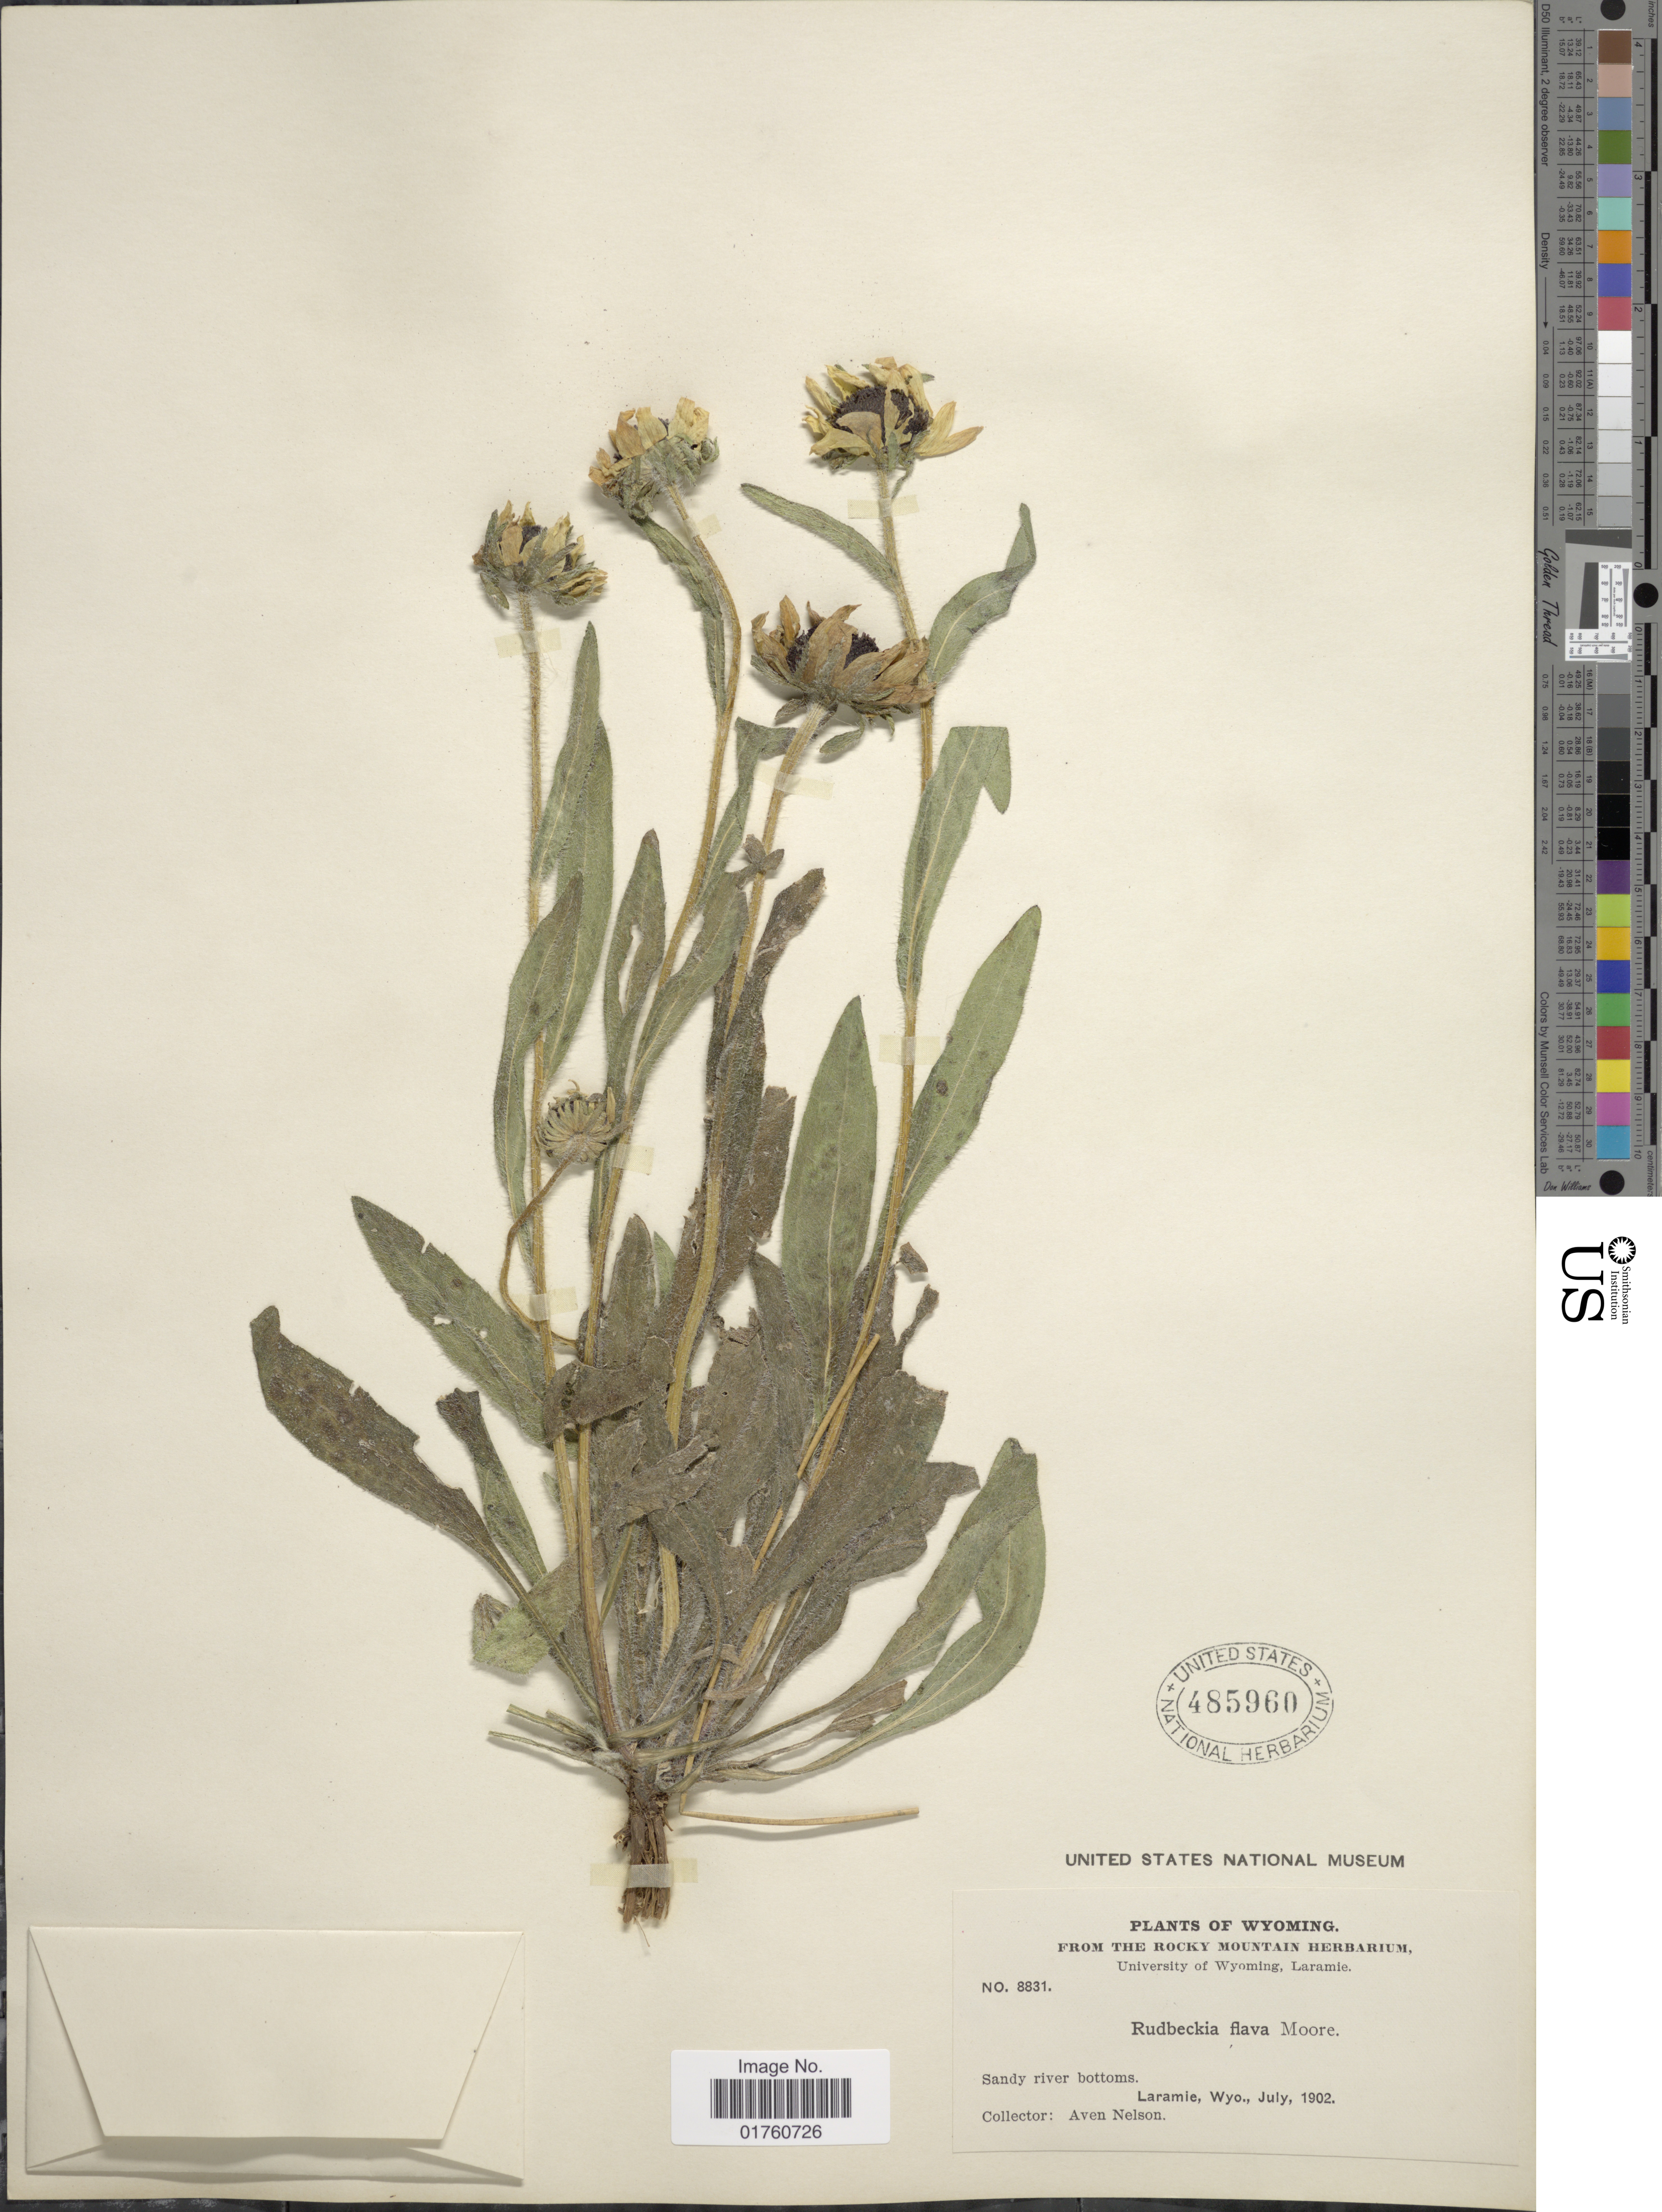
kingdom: Plantae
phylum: Tracheophyta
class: Magnoliopsida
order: Asterales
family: Asteraceae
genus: Rudbeckia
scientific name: Rudbeckia flava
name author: T.V. Moore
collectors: A. Nelson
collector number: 8831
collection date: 1902-07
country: United States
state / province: Wyoming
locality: Sandy river bottoms, Laramie, Wyo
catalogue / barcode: US 485960